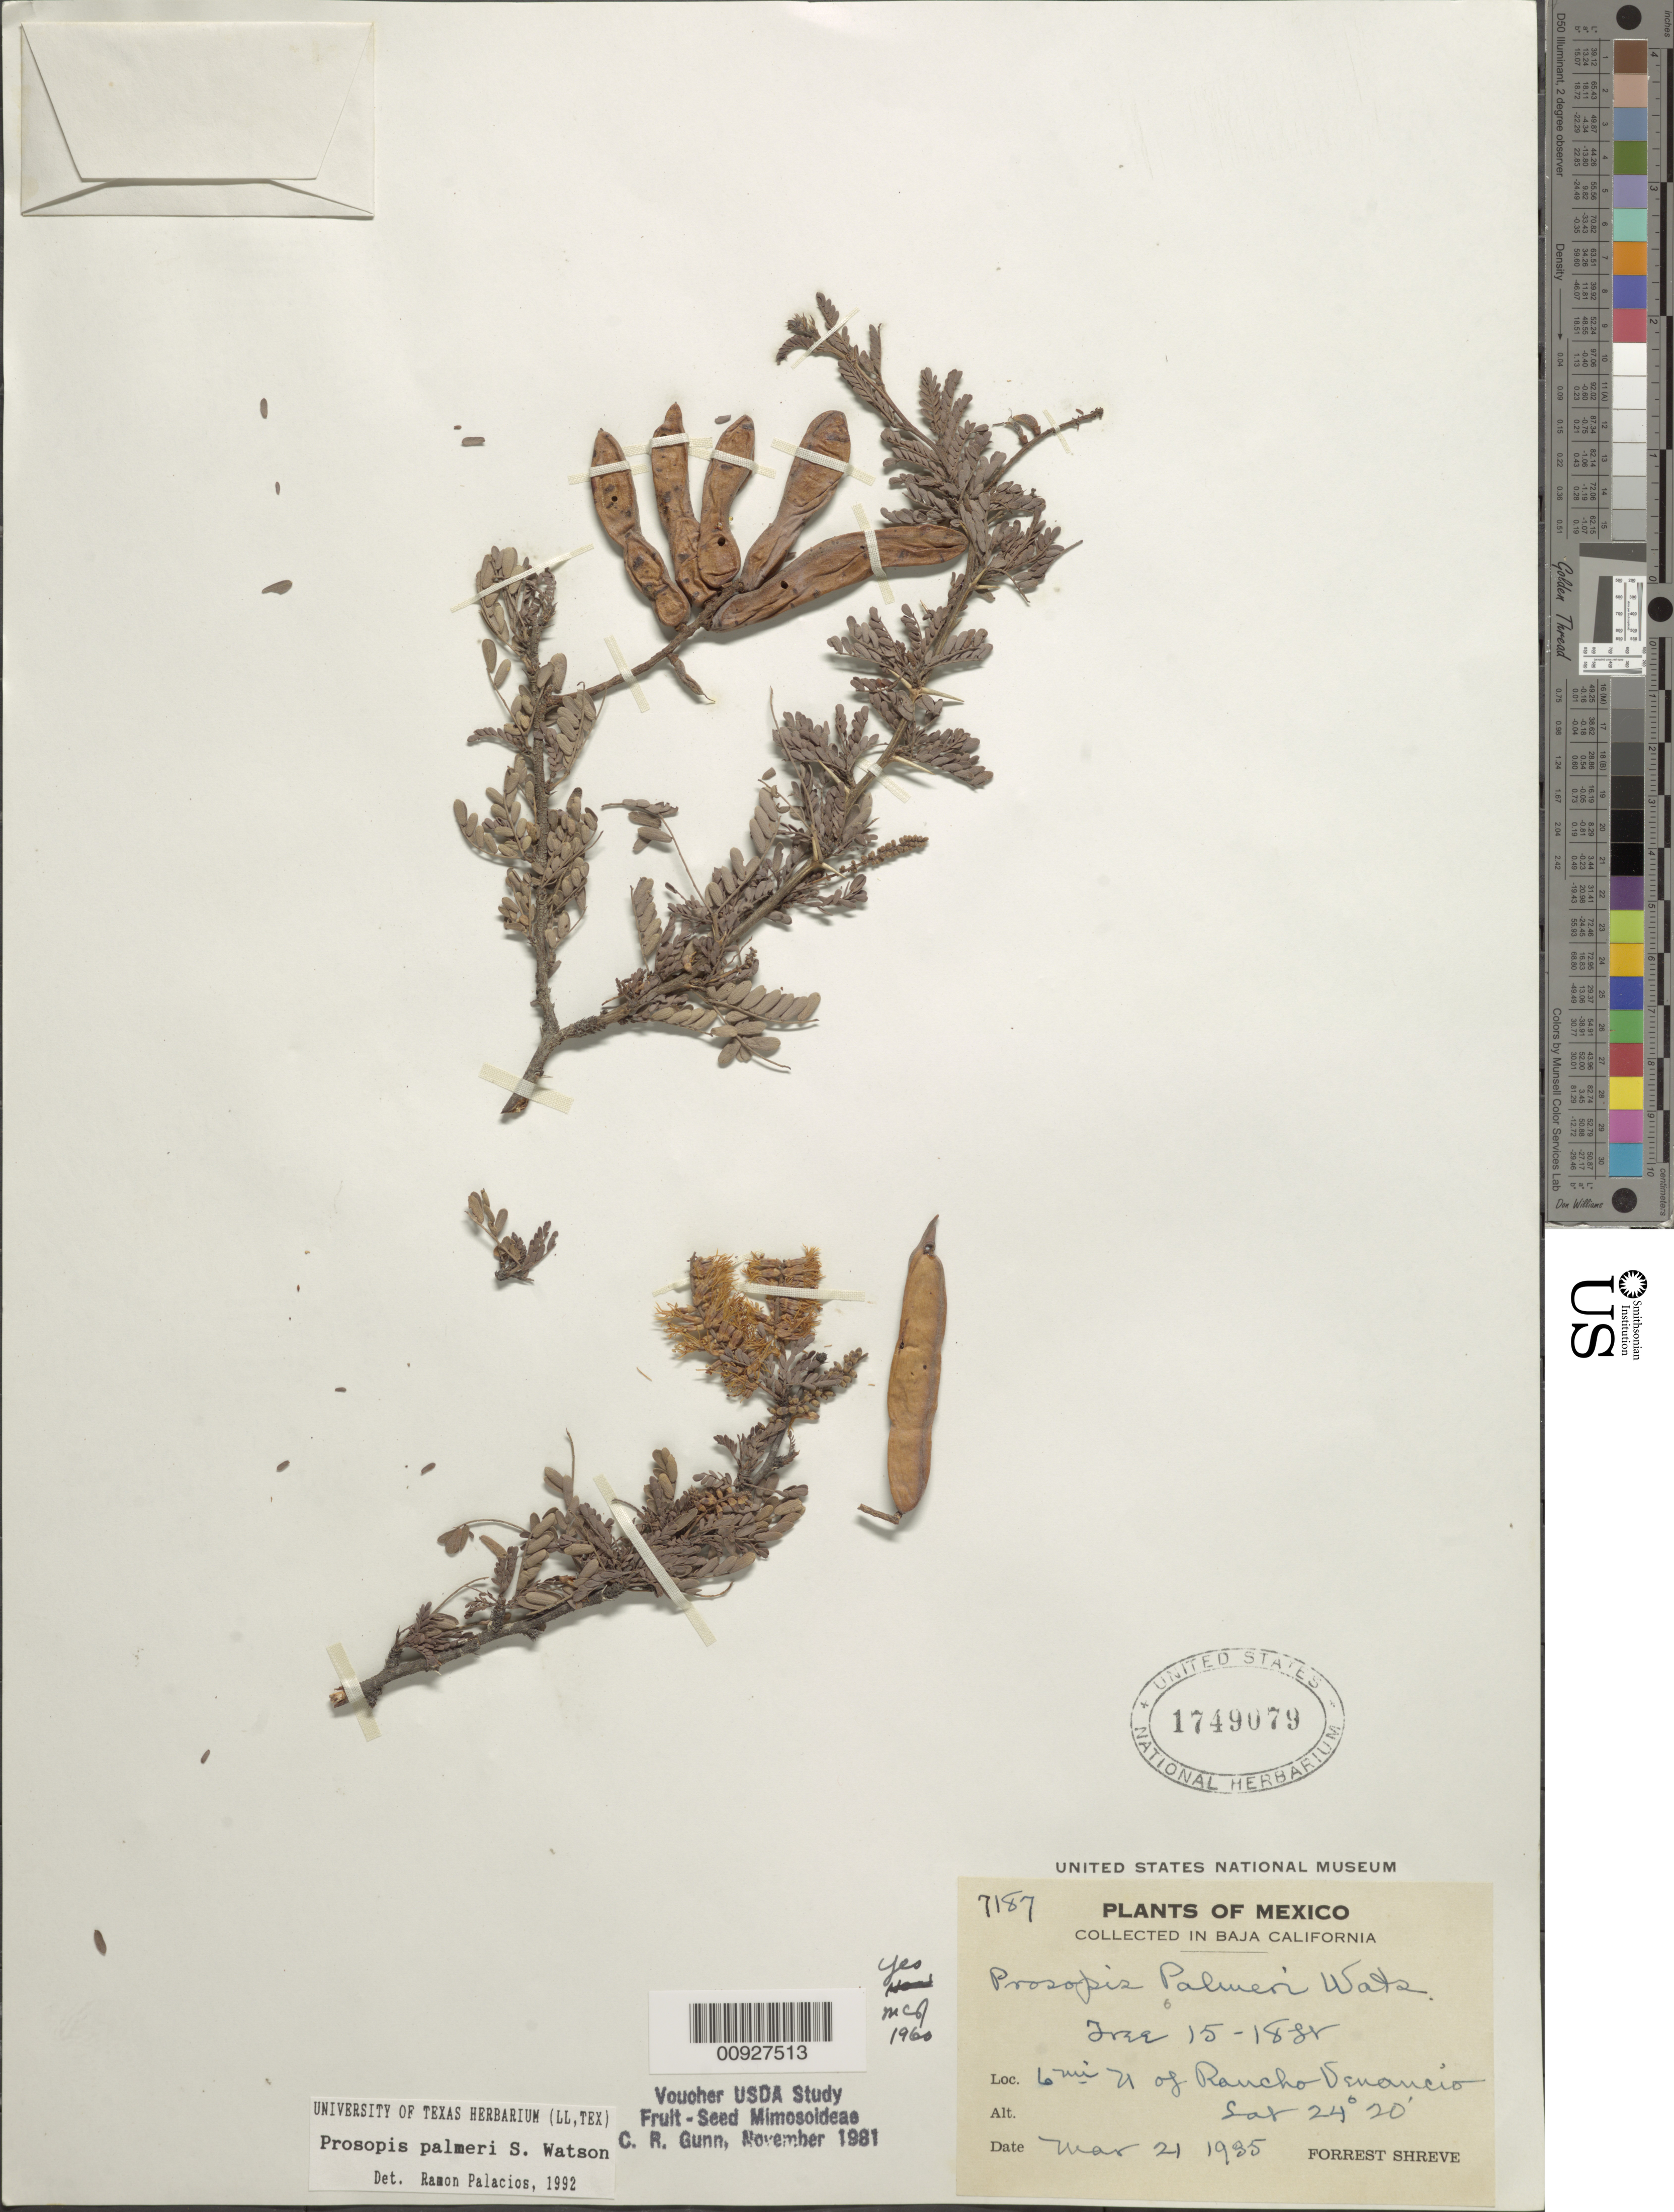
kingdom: Plantae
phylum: Tracheophyta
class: Magnoliopsida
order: Fabales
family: Fabaceae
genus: Strombocarpa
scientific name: Strombocarpa palmeri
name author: (S. Watson) C. E. Hughes & G.P. Lewis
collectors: F. Shreve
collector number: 7187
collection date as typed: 21 Mar 1935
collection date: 1935-03-21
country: Mexico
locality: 6 mi. N of Rancho Venancio. Baja California.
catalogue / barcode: US 1749079